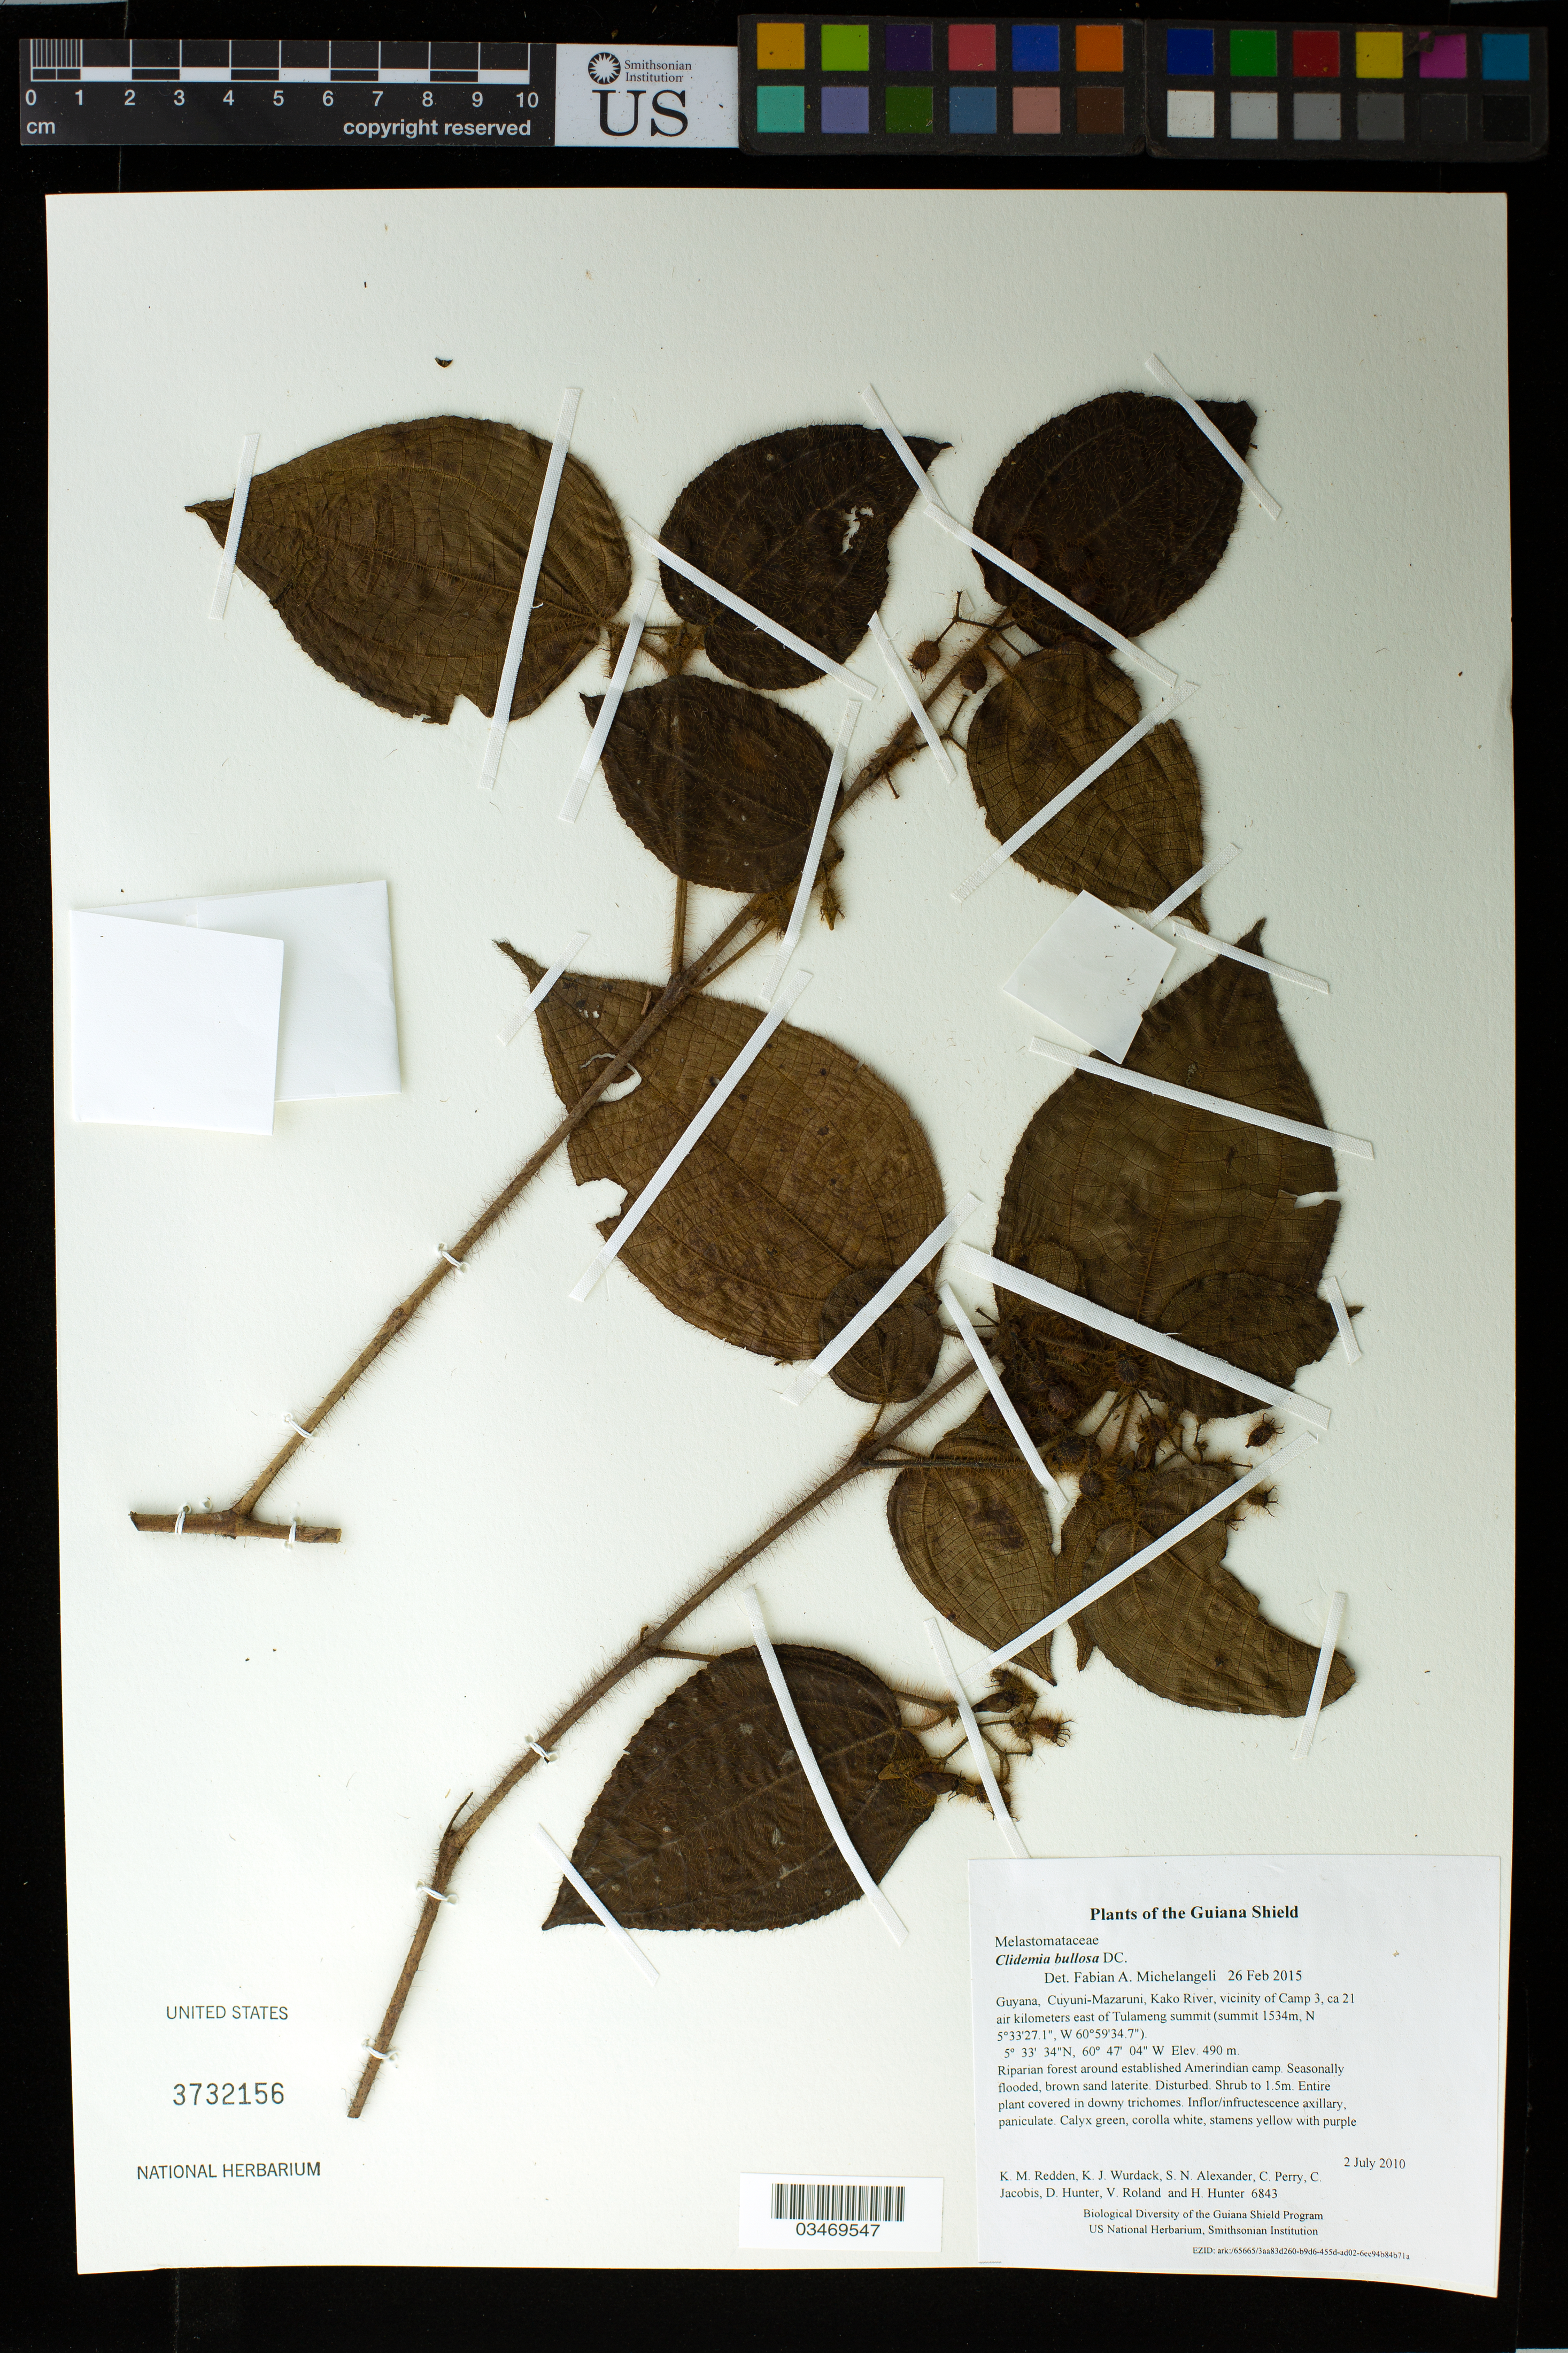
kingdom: Plantae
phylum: Tracheophyta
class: Magnoliopsida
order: Myrtales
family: Melastomataceae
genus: Miconia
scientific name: Miconia crenata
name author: (Vahl) Michelang.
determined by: Ferreira-Alves, R.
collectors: K. M. Redden, K. Wurdack, S. N. Alexander, C. Perry, C. Jacobis, D. Hunter, V. Roland & H. Hunter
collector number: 6843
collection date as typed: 2 July 2010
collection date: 2010-07-02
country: Guyana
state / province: Cuyuni-Mazaruni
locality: Kako River, vicinity of Camp 3, ca 21 air kilometers east of Tulameng summit (summit 1534m, N 5°33'27.1", W 60°59'34.7")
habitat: Riparian forest around established Amerindian camp. Seasonally flooded, brown sand laterite. Disturbed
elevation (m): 490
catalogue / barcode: US 3732156